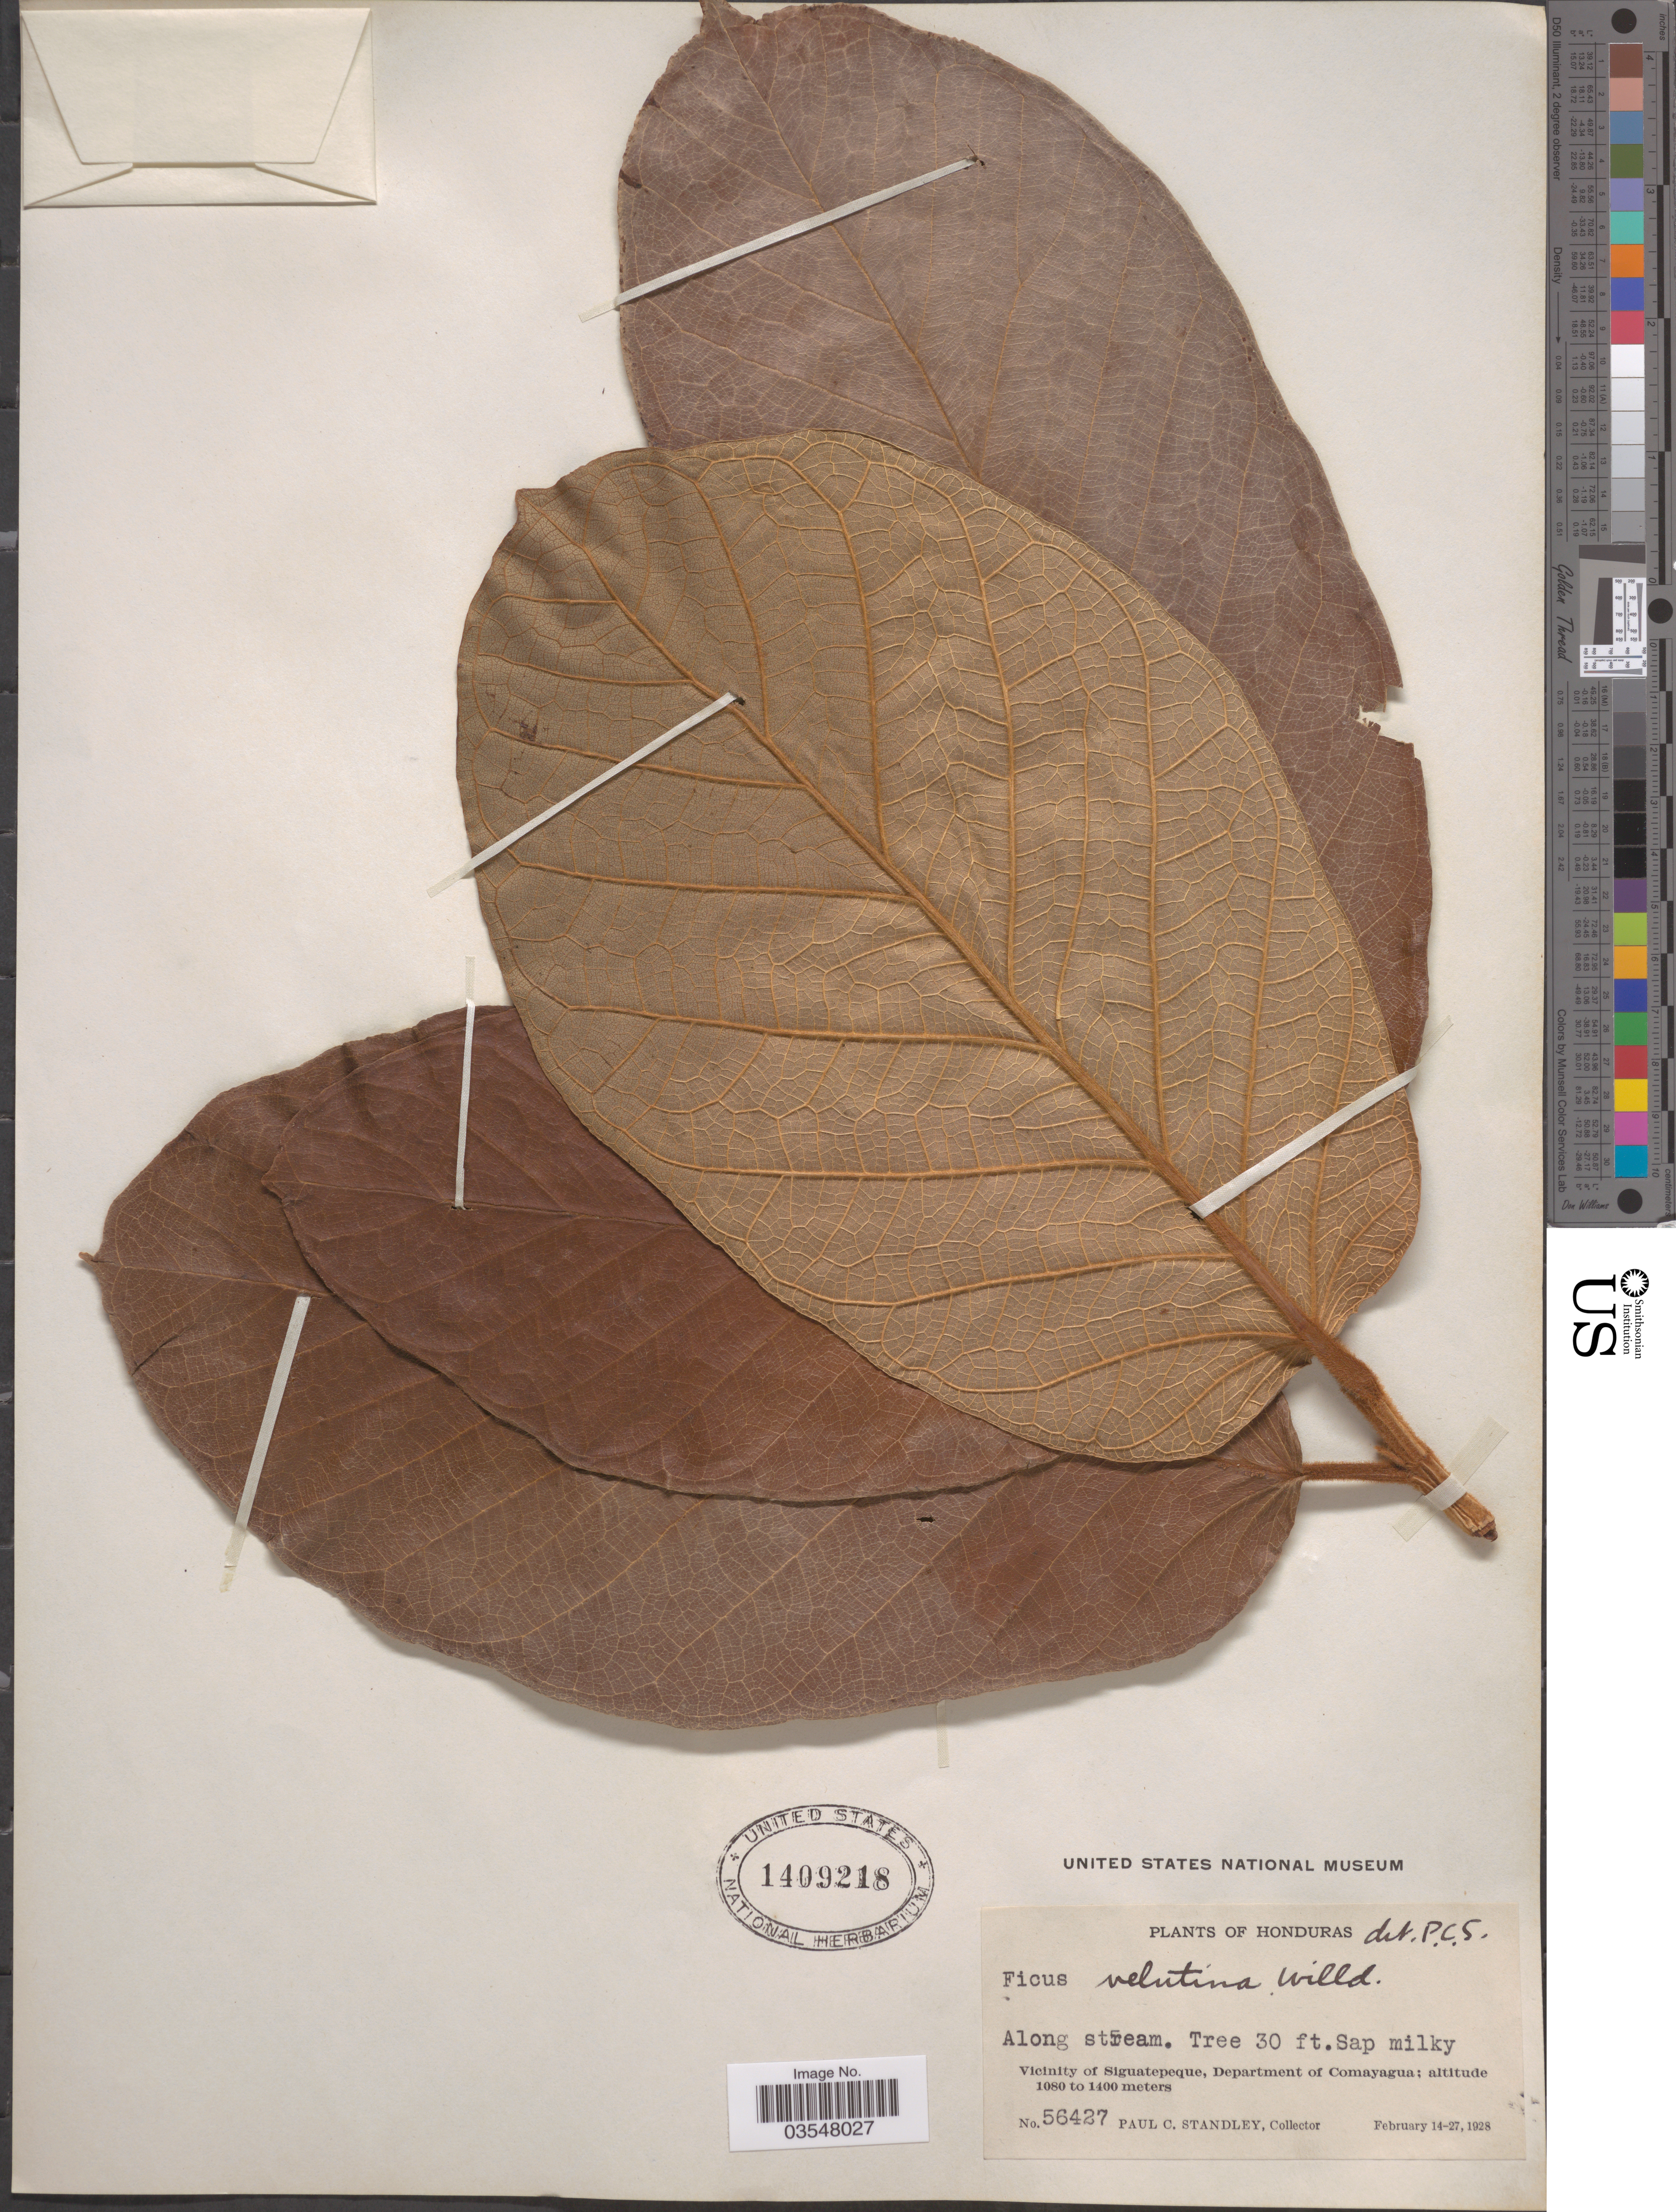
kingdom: Plantae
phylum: Tracheophyta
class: Magnoliopsida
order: Rosales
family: Moraceae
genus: Ficus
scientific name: Ficus velutina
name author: Humb. & Bonpl. ex Willd.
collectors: P. C. Standley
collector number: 56427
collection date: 1928-02-14/1928-02-27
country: Honduras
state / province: Comayagua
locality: Vicinity of Siguatepeque, Department of Comayagua.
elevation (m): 1080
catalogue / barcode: US 1409218